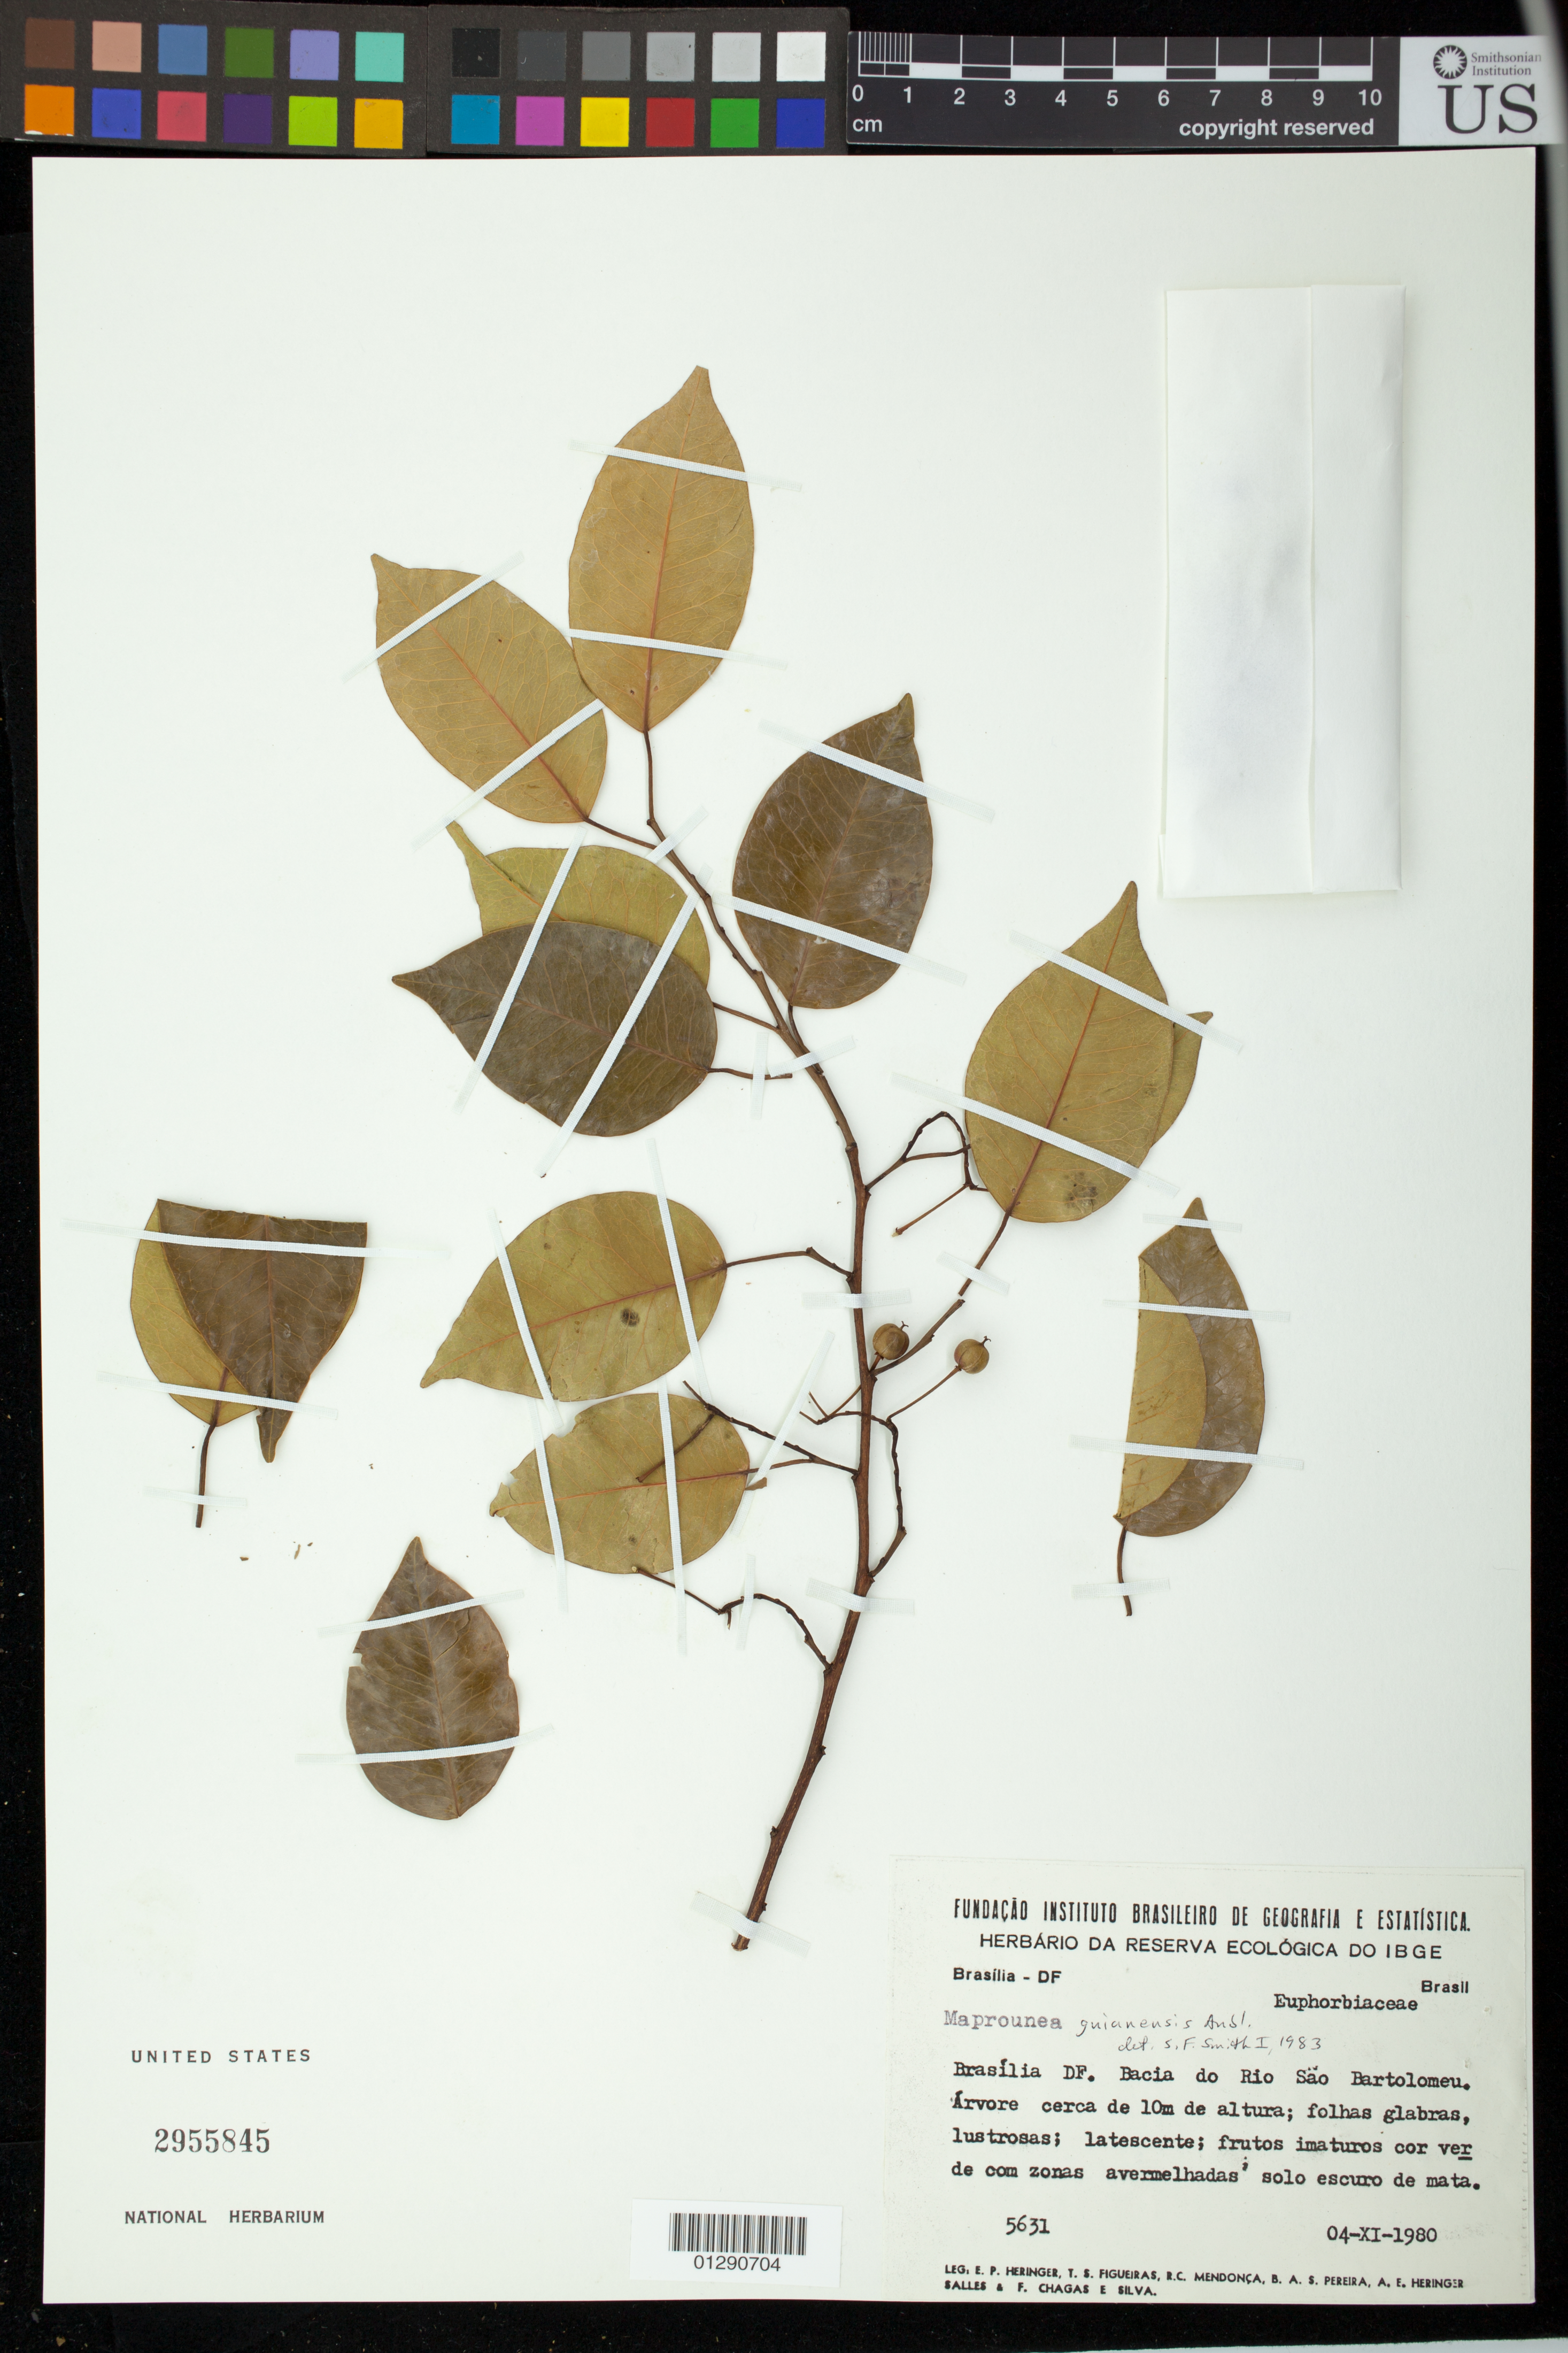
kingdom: Plantae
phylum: Tracheophyta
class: Magnoliopsida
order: Malpighiales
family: Euphorbiaceae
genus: Maprounea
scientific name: Maprounea guianensis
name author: Aubl.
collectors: E. P. Heringer, T. S. Figueiras, R. C. Mendonça, B. Pereira, A. E. Heringer Salles & F. Chagas e Silva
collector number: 5631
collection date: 1980-11-04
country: Brazil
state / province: Distrito Federal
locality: Bacia do Rio Sao Bartolomeu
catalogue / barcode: US 2955845